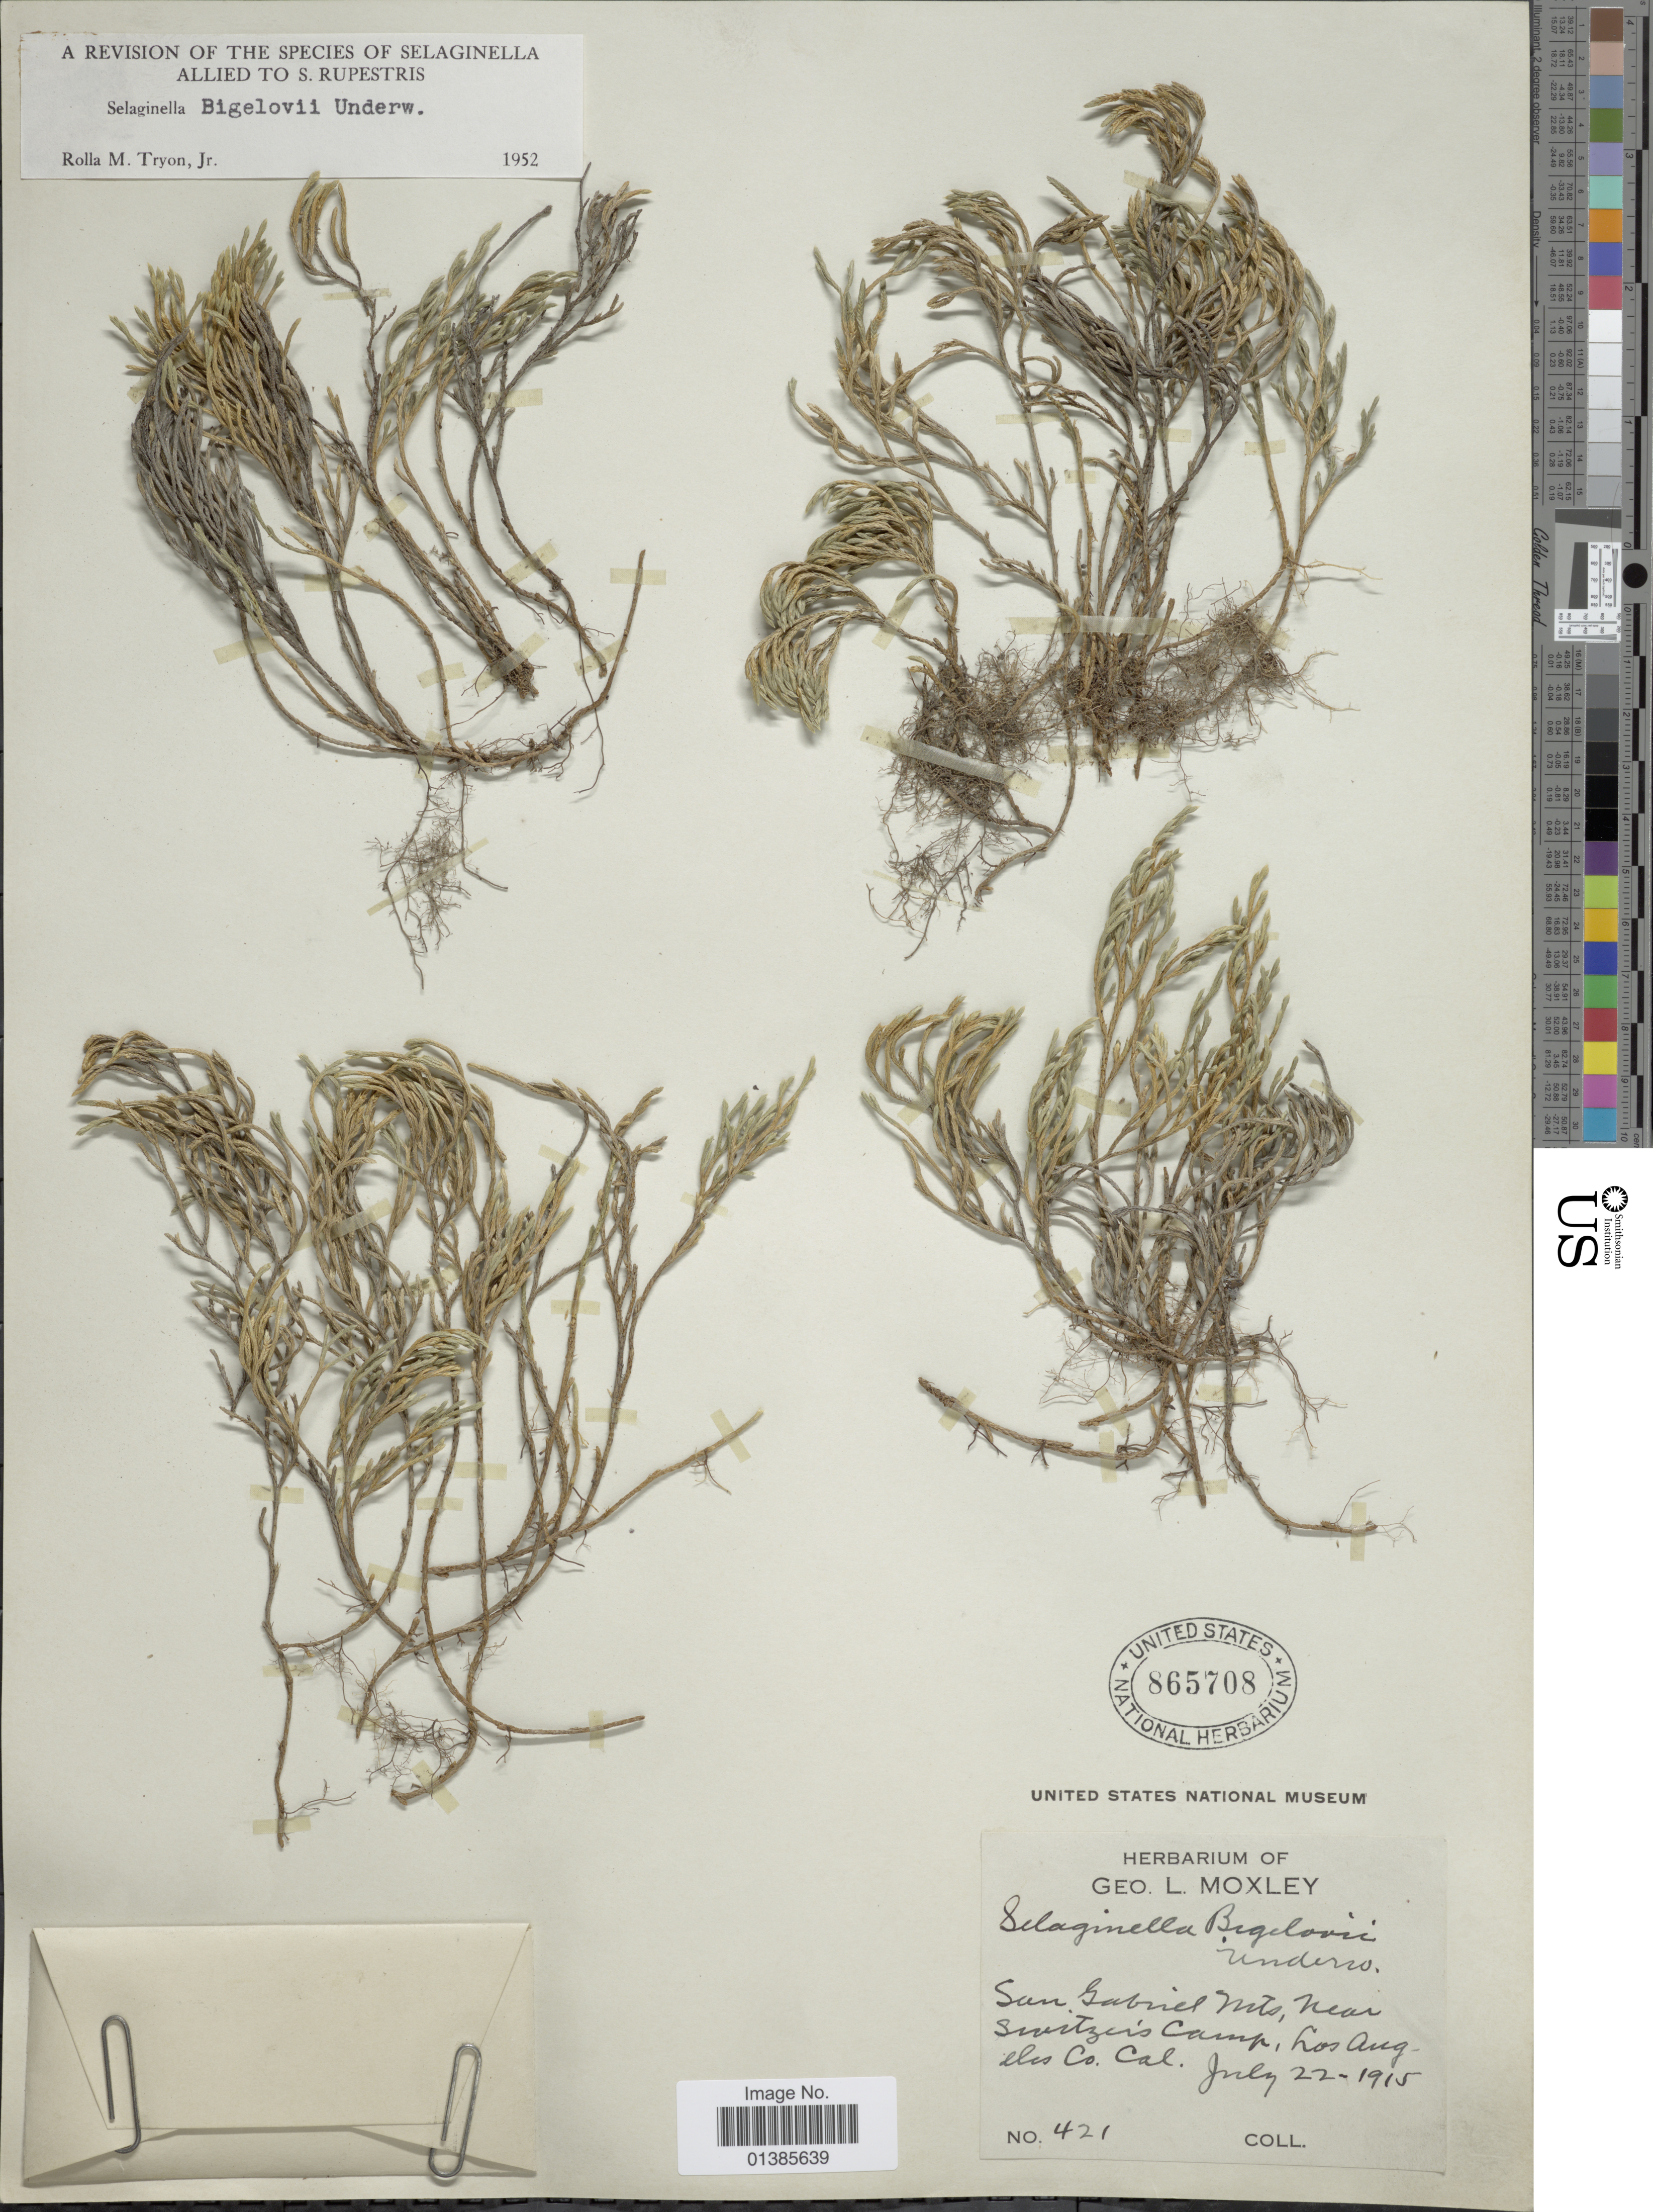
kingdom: Plantae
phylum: Tracheophyta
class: Lycopodiopsida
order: Selaginellales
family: Selaginellaceae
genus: Selaginella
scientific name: Selaginella bigelovii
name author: Underw.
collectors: ex herb. Geo. L. Moxley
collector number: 421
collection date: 1915-07-22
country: United States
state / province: California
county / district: Los Angeles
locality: San Gabriel Mts, near Switzer's Camp, Los Angeles Co.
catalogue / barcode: US 865708